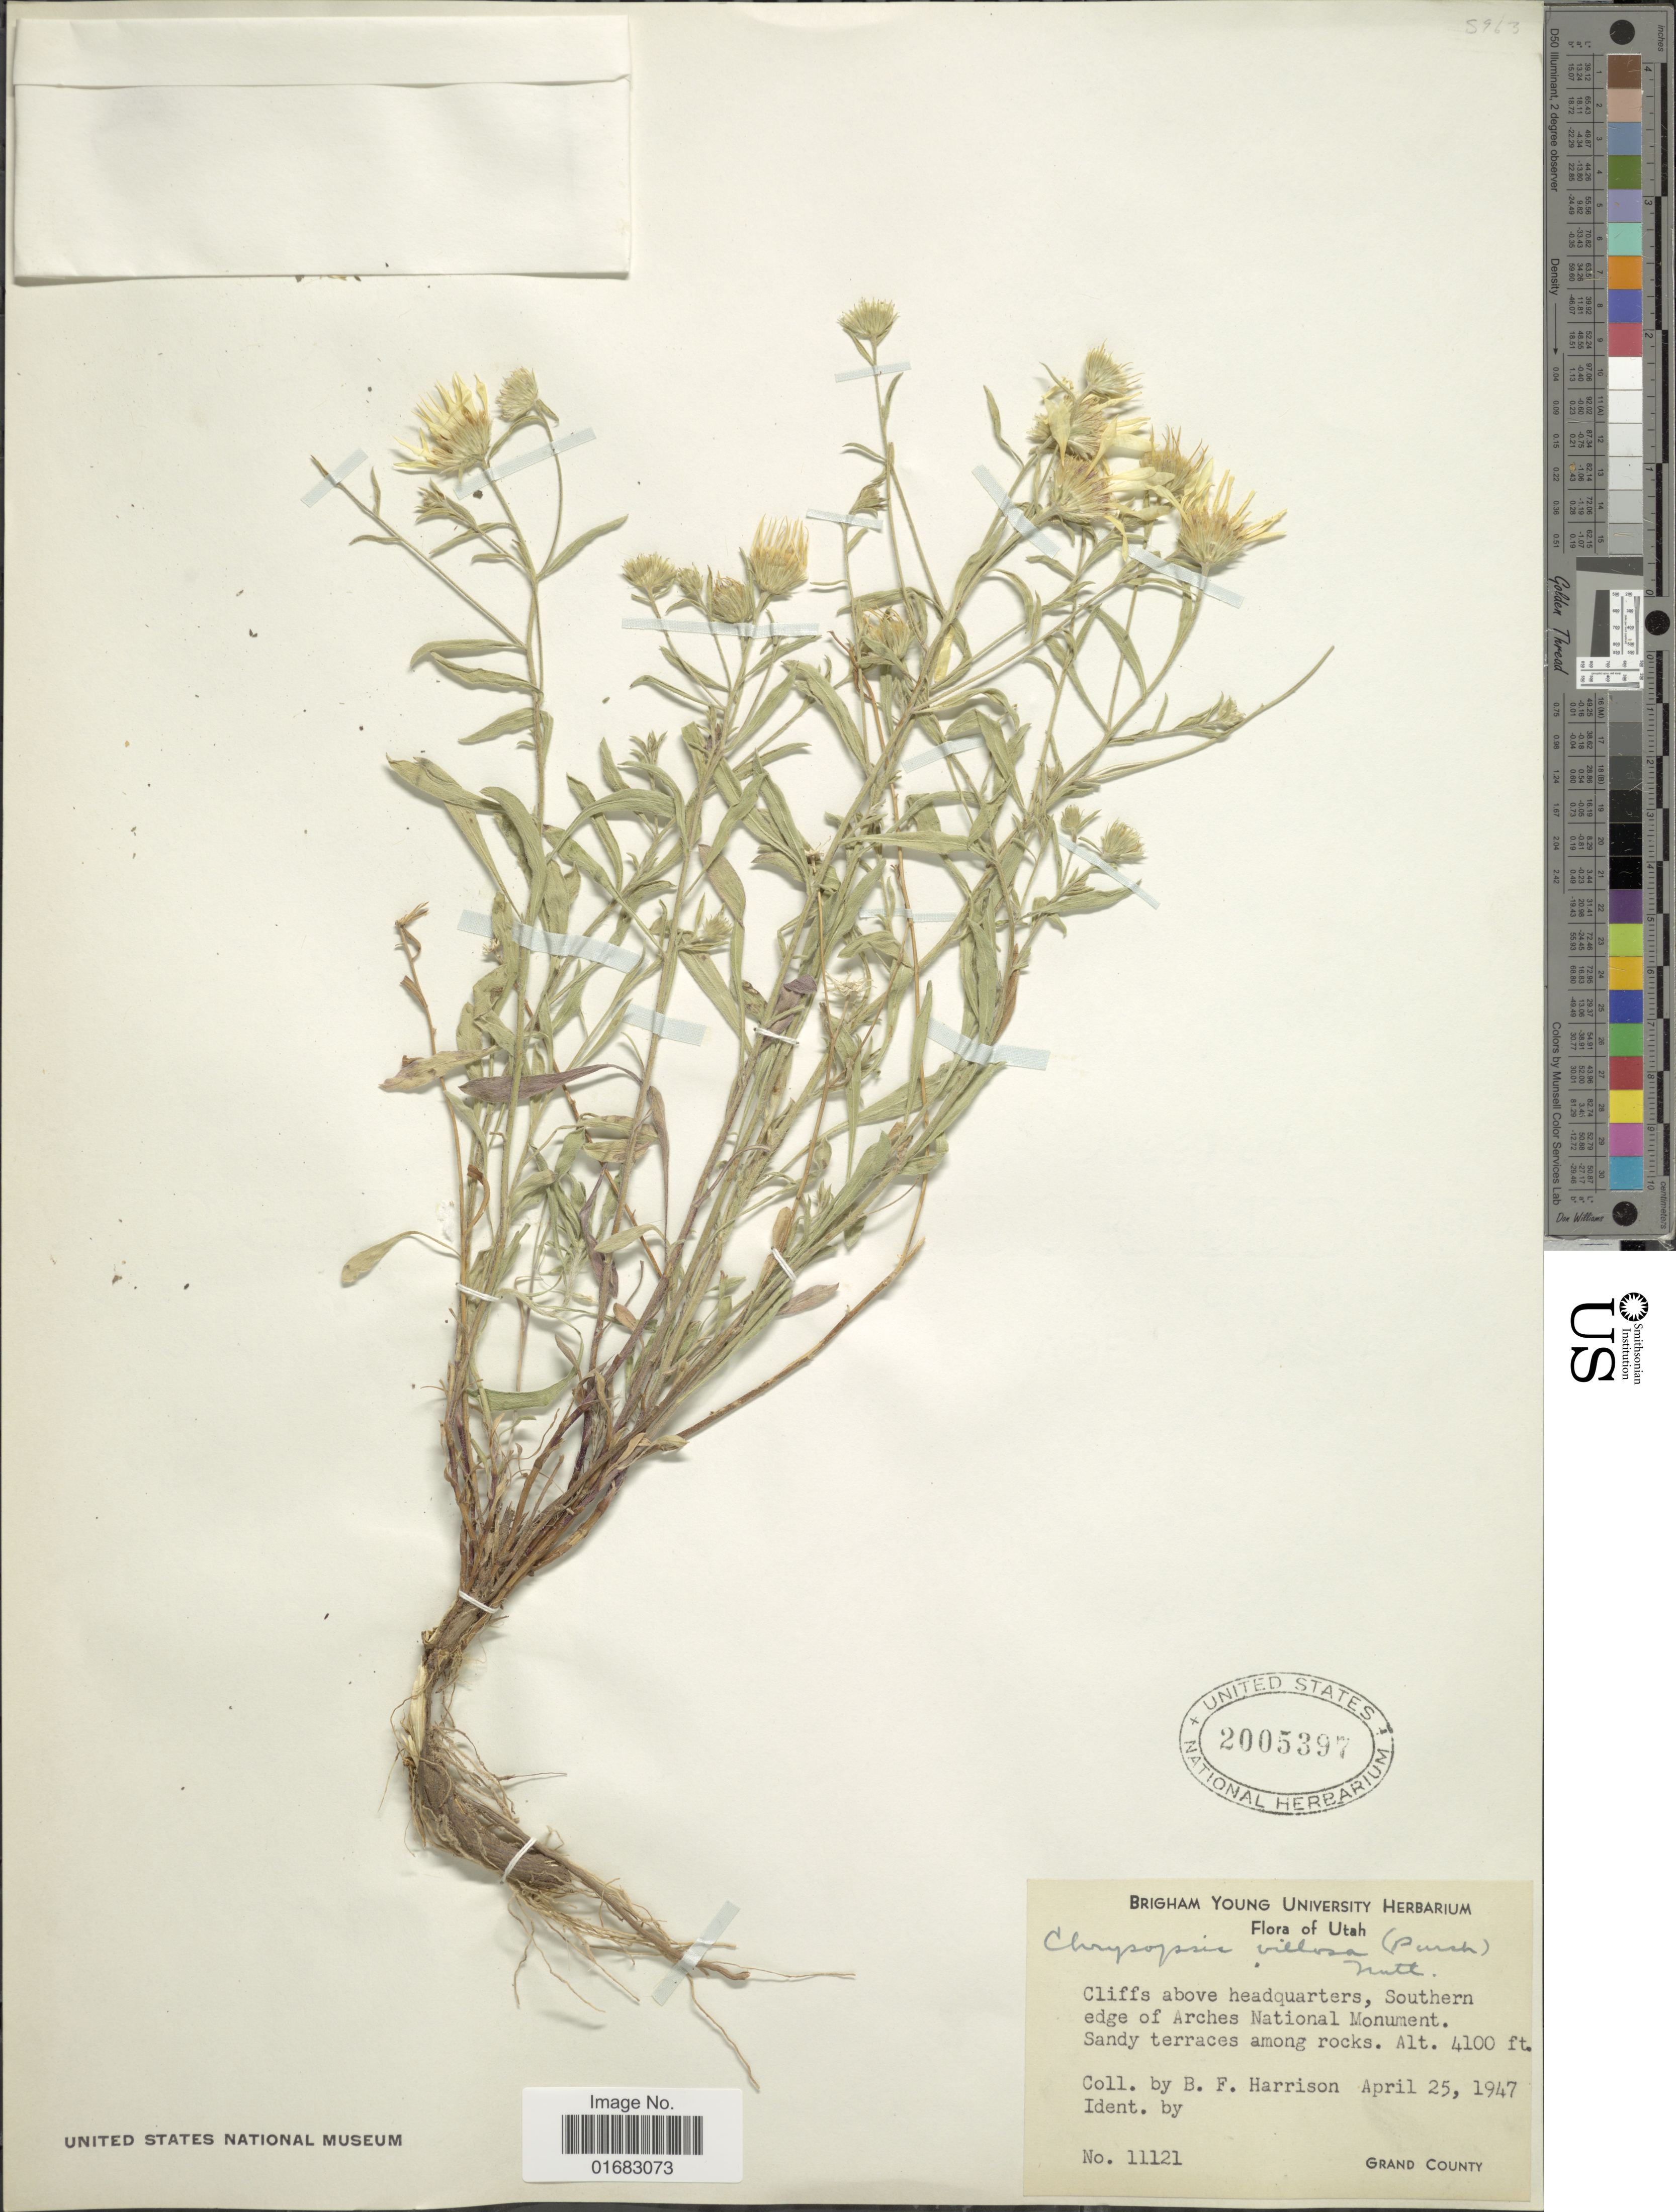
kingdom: Plantae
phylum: Tracheophyta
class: Magnoliopsida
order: Asterales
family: Asteraceae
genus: Heterotheca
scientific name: Heterotheca villosa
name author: (Pursh) Shinners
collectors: B. F. Harrison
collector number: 11121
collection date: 1947-04-25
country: United States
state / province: Utah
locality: Utah. Cliffs above headquarters, Southern edge of Arches National Monument.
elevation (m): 1250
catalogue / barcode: US 2005397